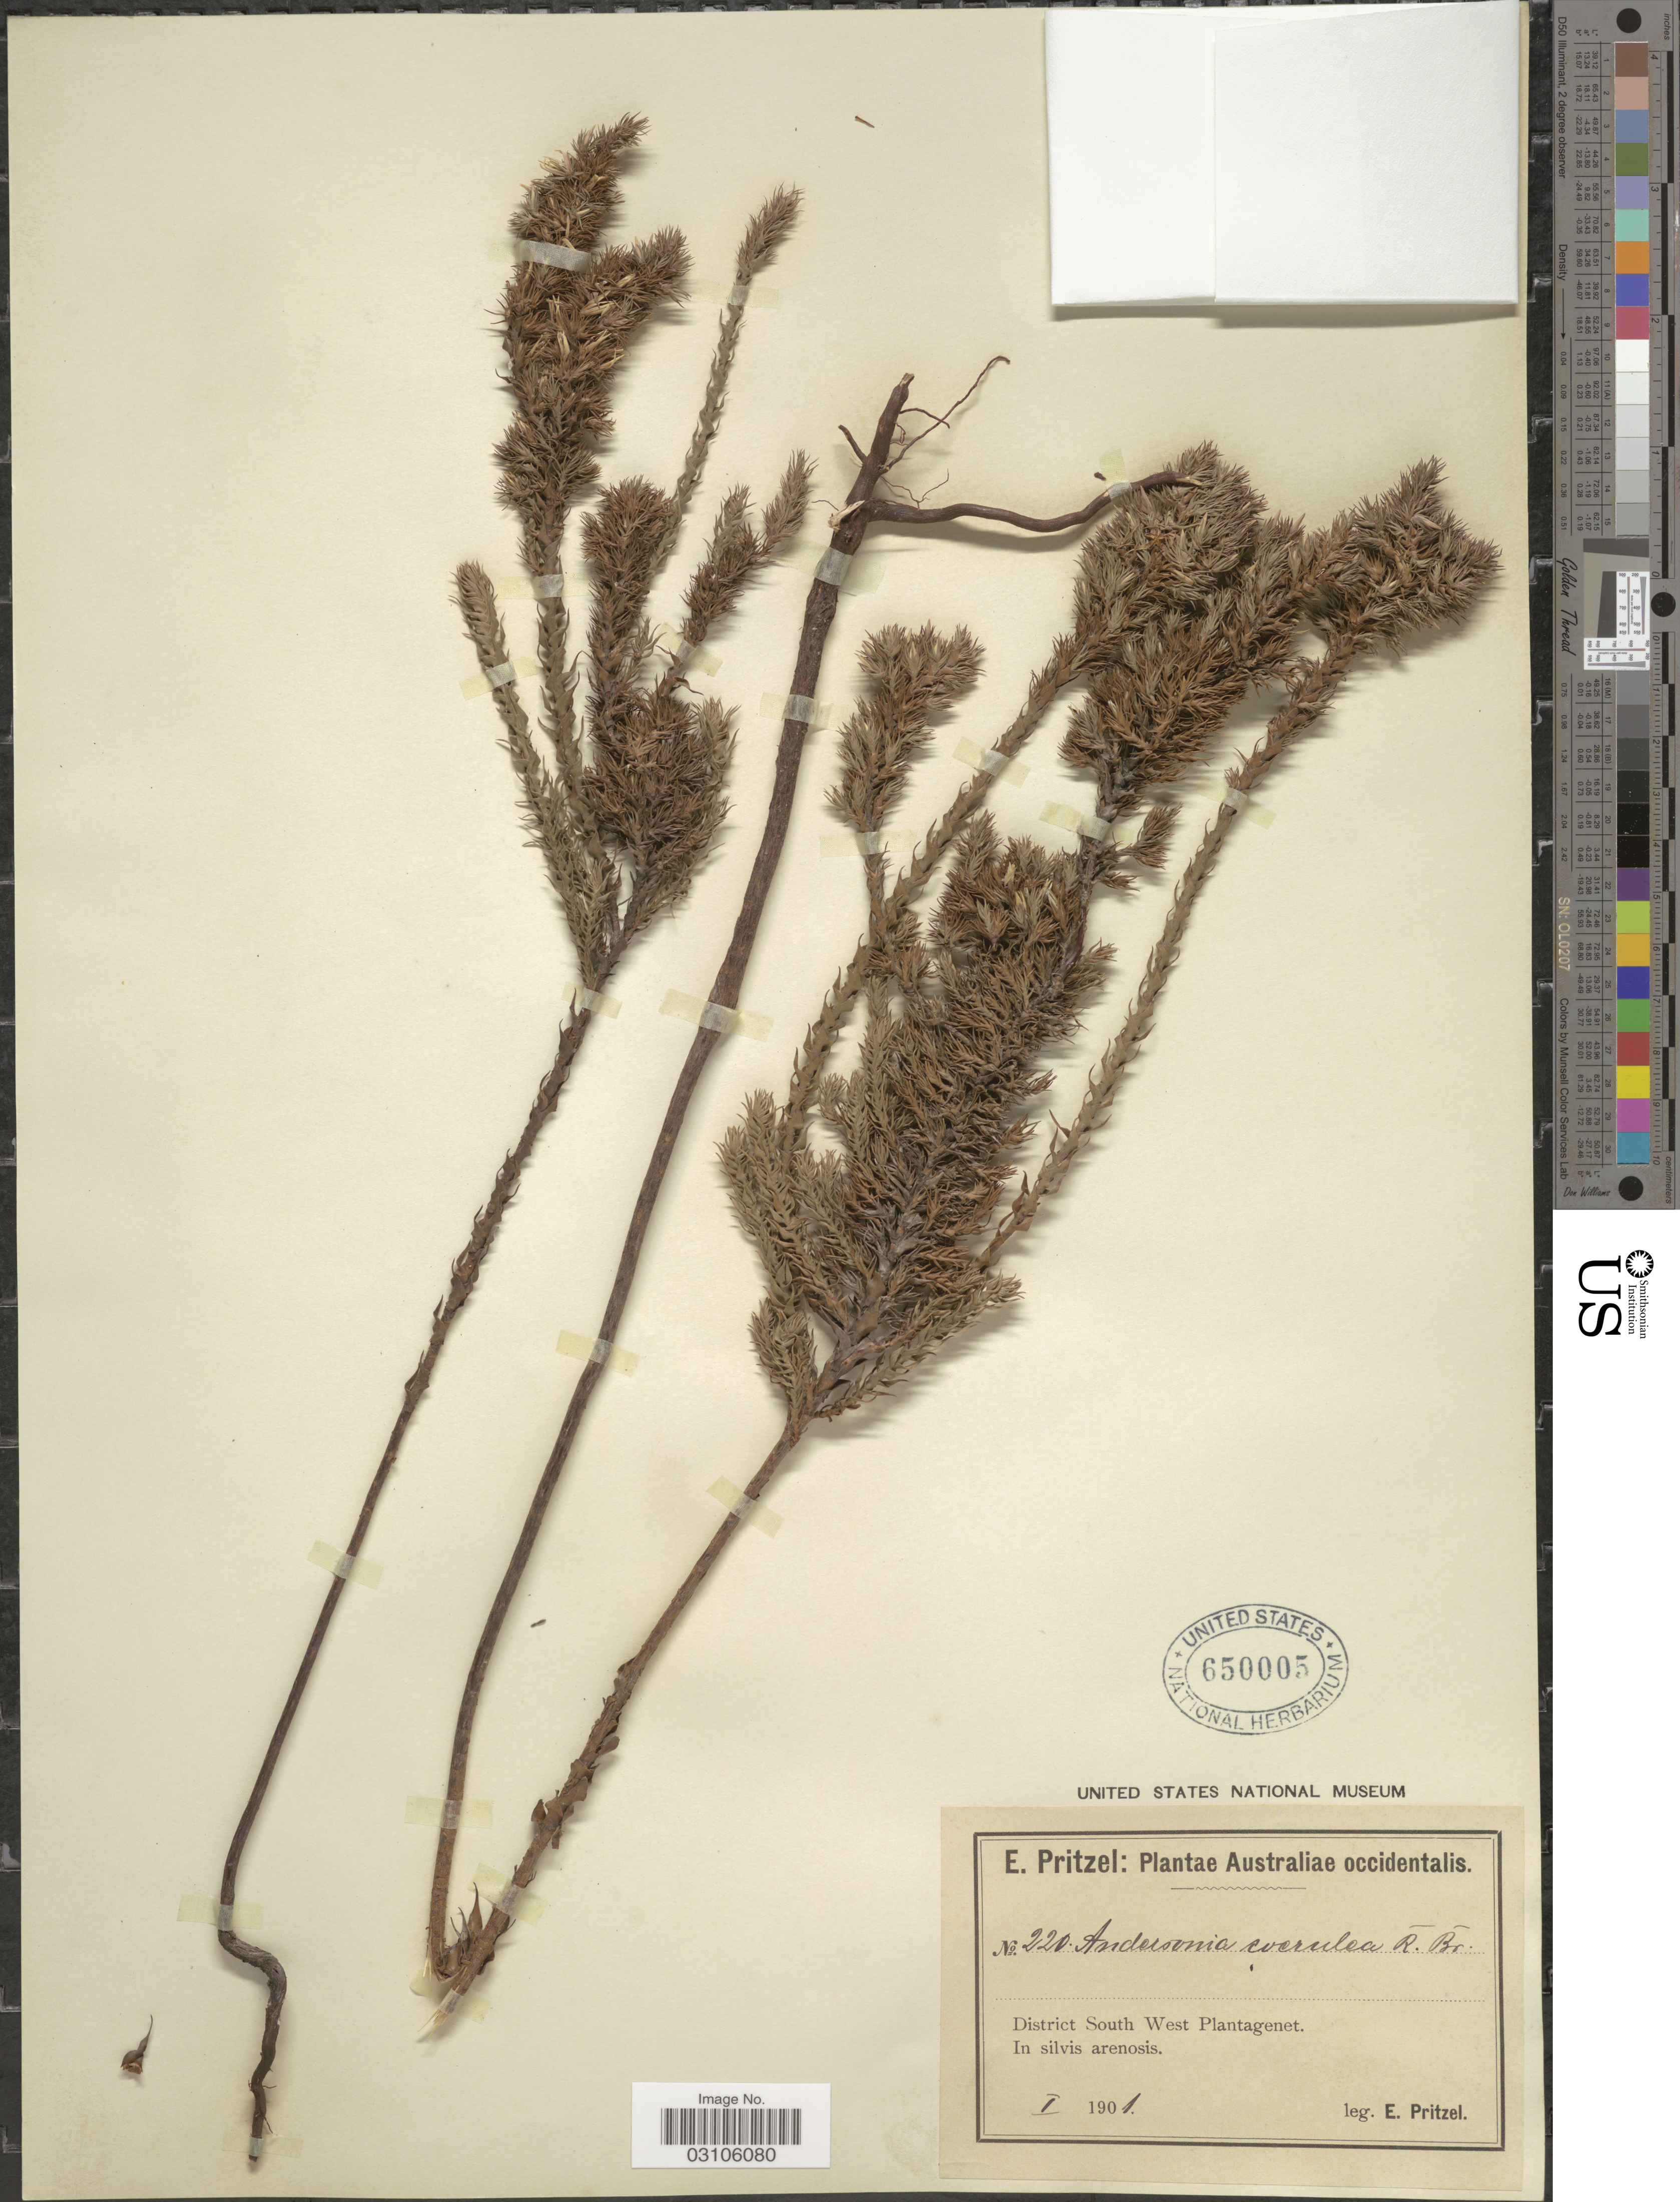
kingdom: Plantae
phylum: Tracheophyta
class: Magnoliopsida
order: Ericales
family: Ericaceae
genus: Andersonia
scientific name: Andersonia caerulea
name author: R. Br.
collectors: E. G. Pritzel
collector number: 220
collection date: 1901-01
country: Australia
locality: Australiae occidentalis. District South West Plantagenet. In silvis arenosis.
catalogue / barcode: US 650005